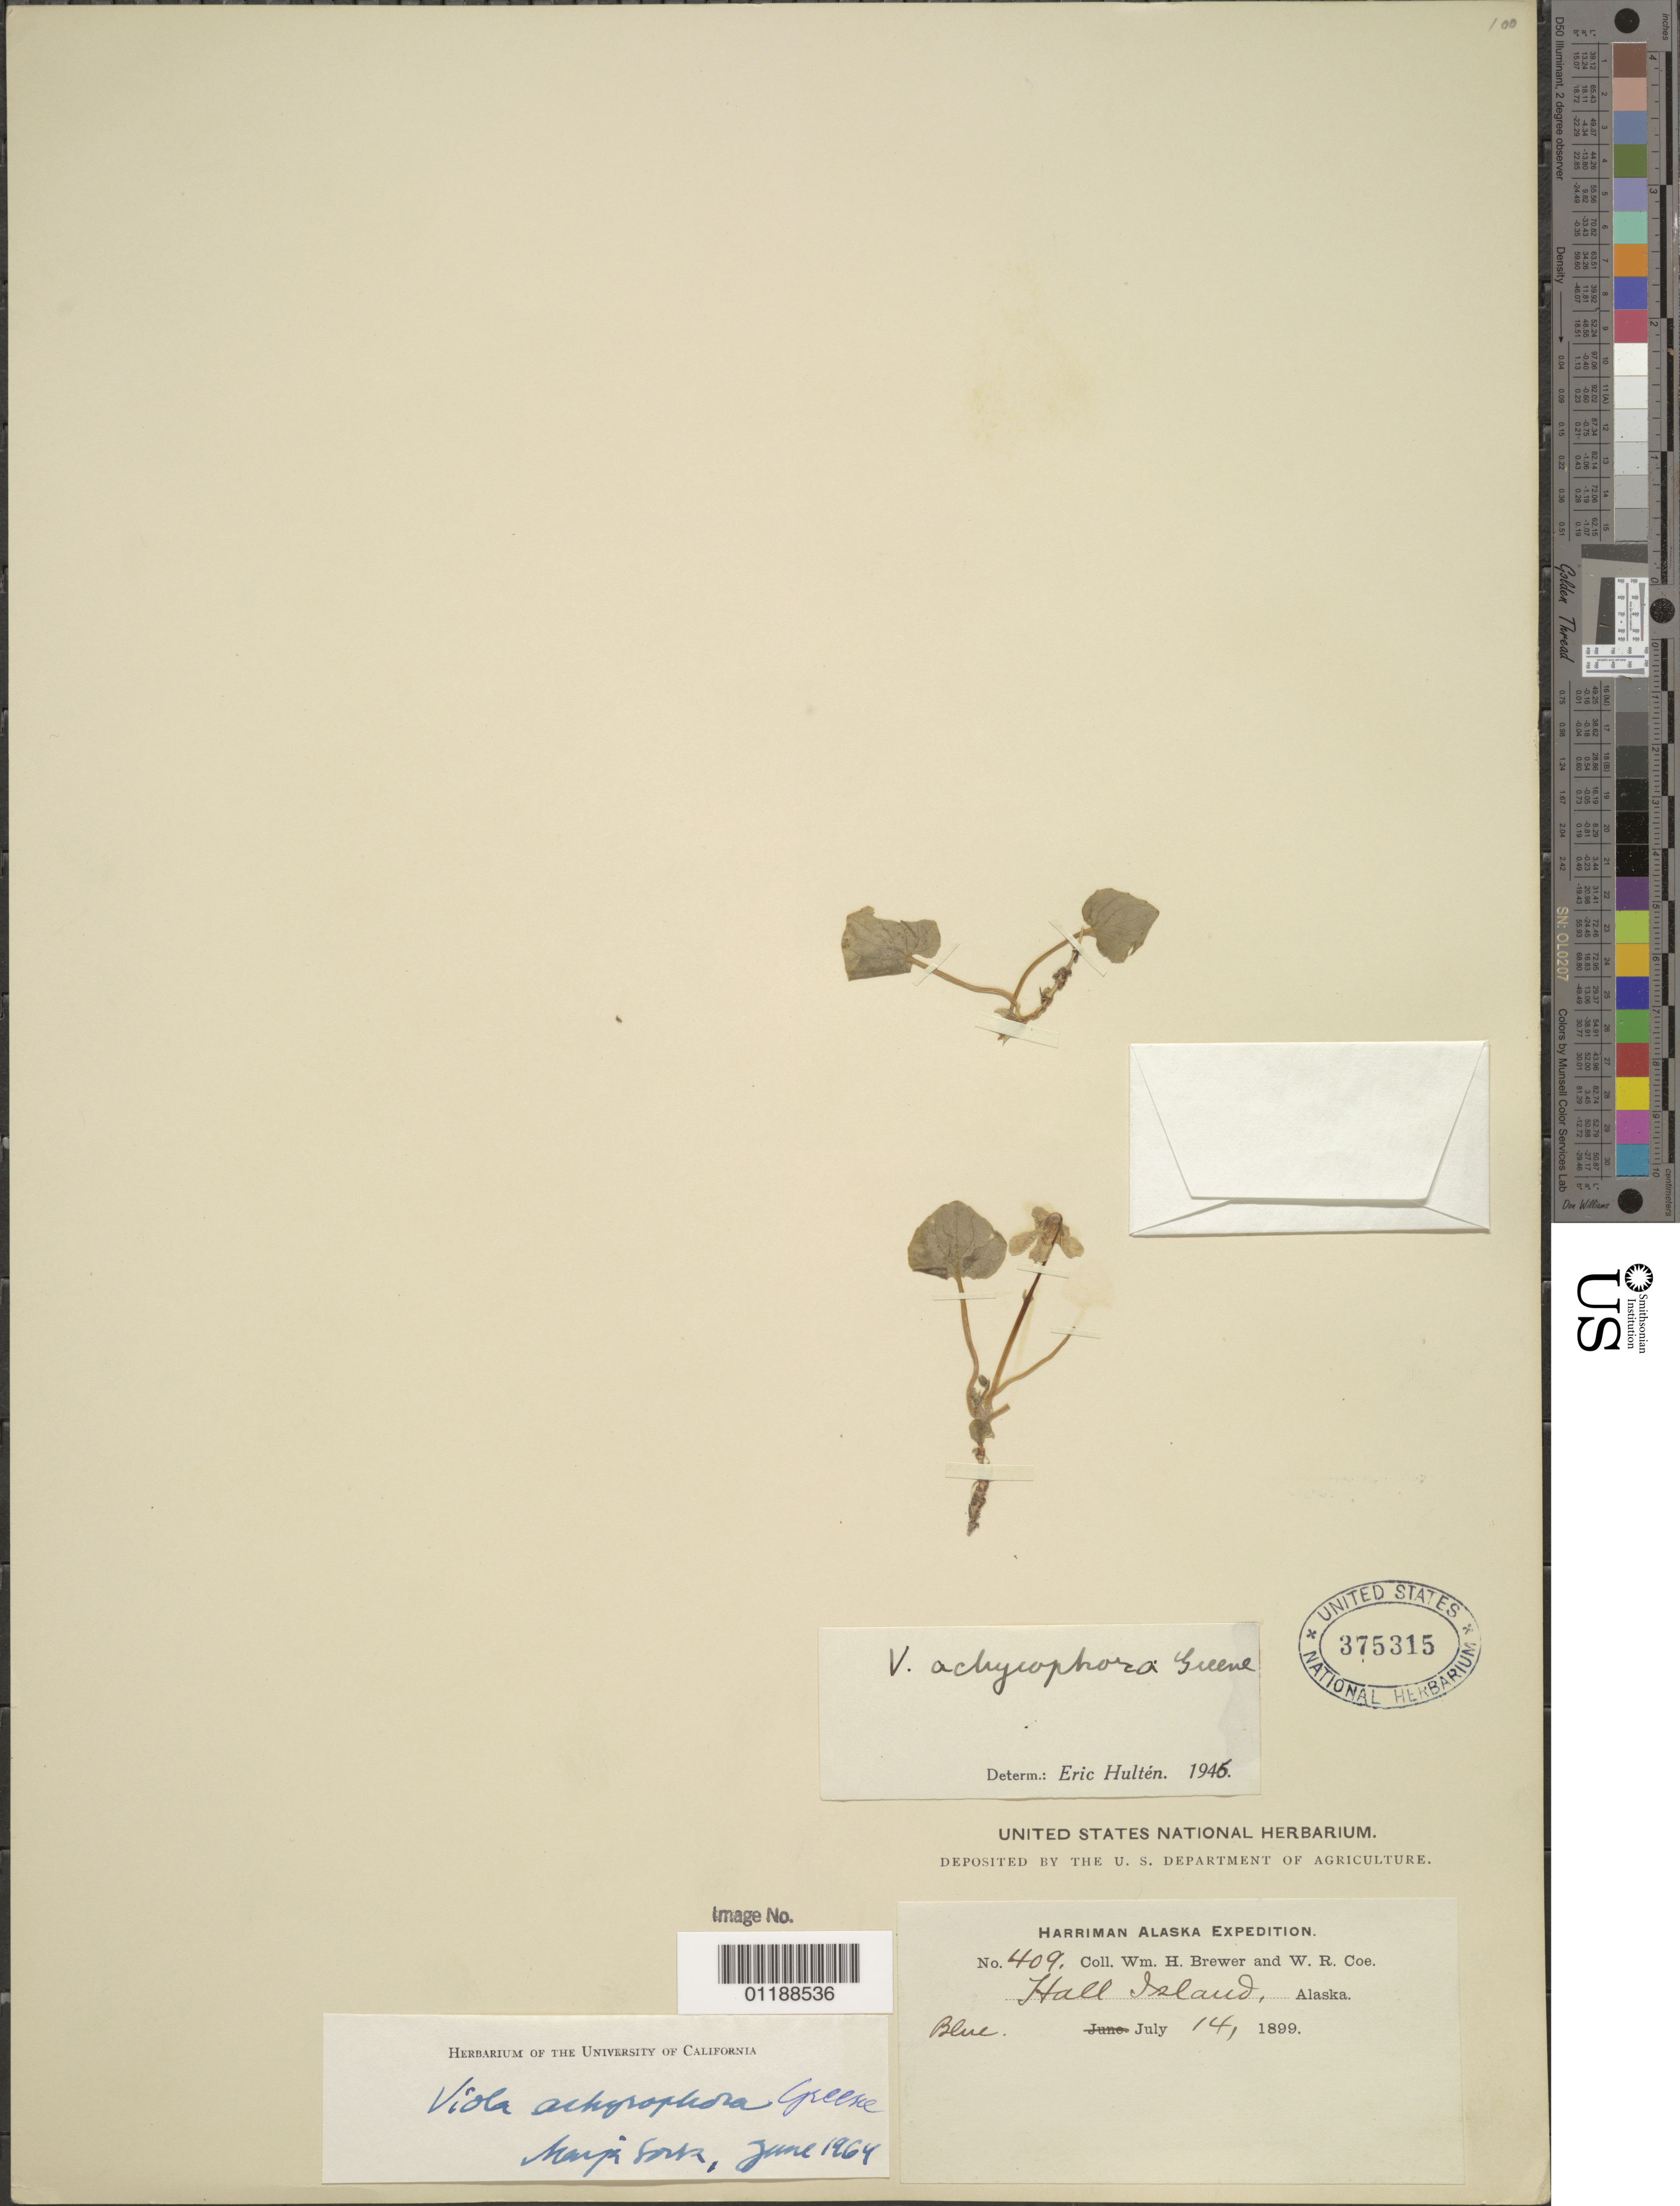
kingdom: Plantae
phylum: Tracheophyta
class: Magnoliopsida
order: Malpighiales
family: Violaceae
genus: Viola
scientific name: Viola achyrophora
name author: Greene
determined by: Hultén, [O.] Eric G.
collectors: W. H. Brewer & W. Coe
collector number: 409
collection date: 1899-07-14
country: United States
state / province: Alaska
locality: Hall Island.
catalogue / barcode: US 375315